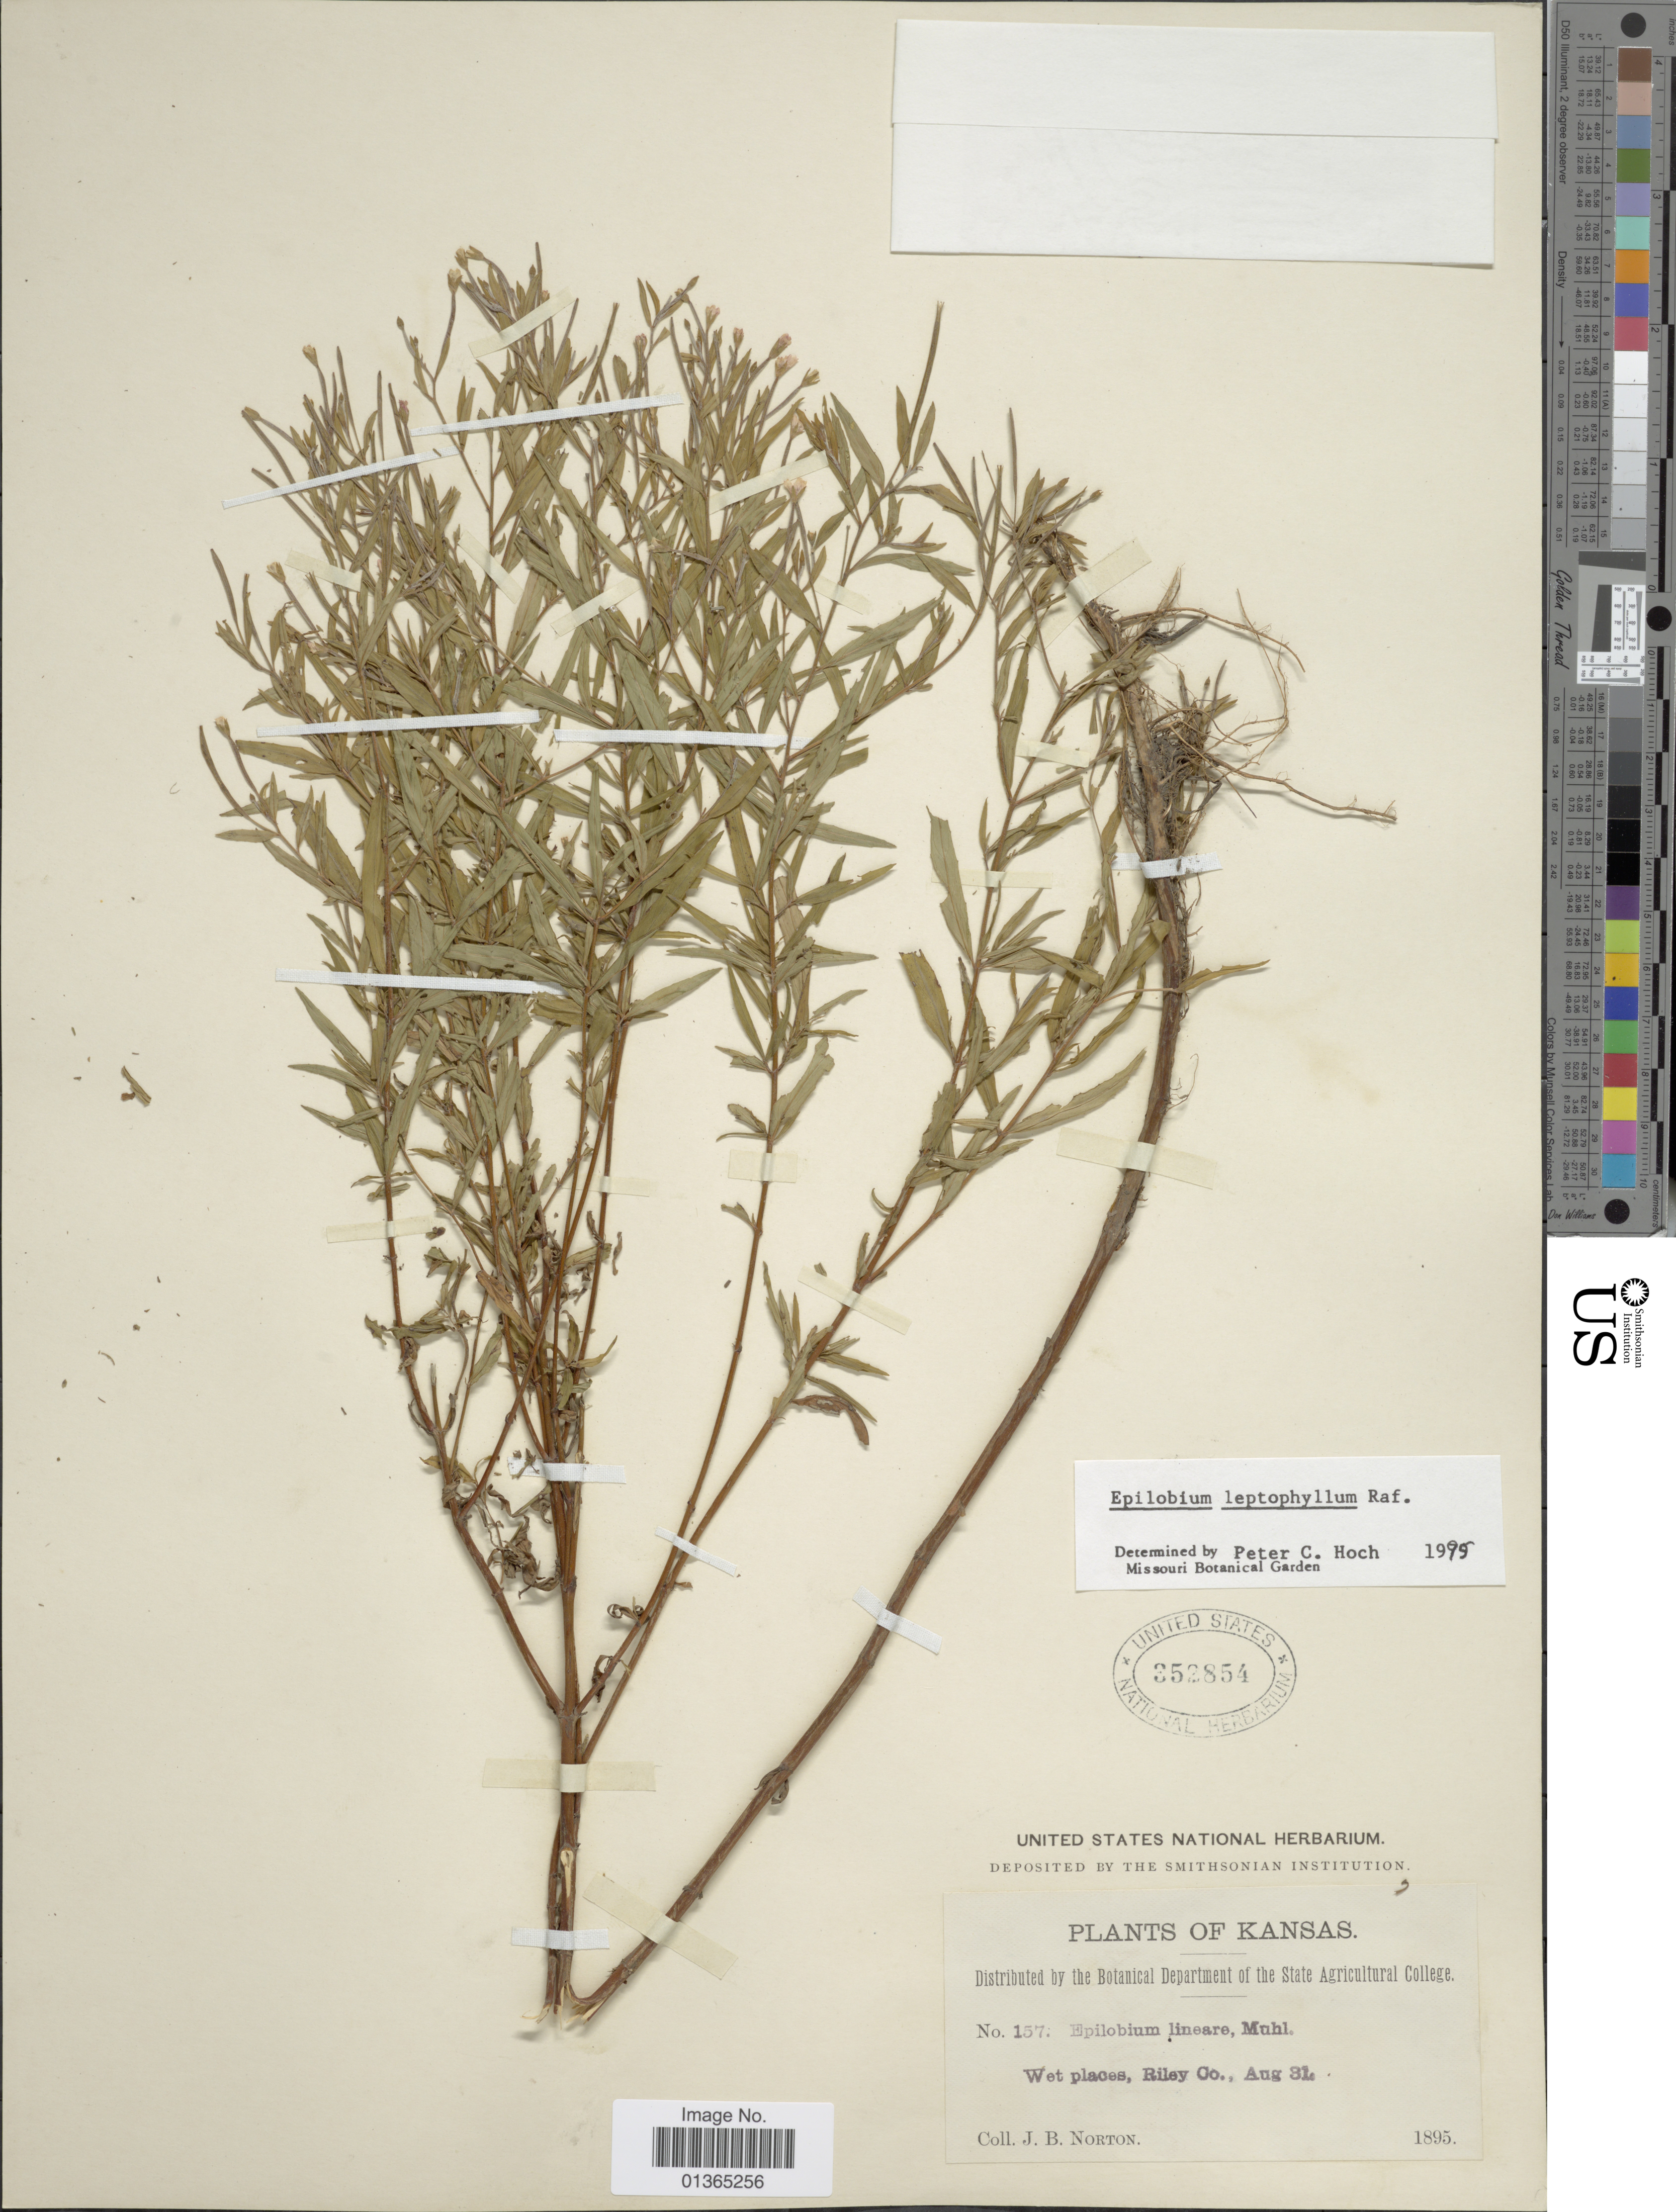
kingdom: Plantae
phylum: Tracheophyta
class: Magnoliopsida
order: Myrtales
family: Onagraceae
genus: Epilobium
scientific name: Epilobium leptophyllum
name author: Raf.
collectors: J. B. Norton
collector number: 157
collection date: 1895-08-31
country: United States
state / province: Kansas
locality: Wet places, Riley Co.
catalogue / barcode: US 352854